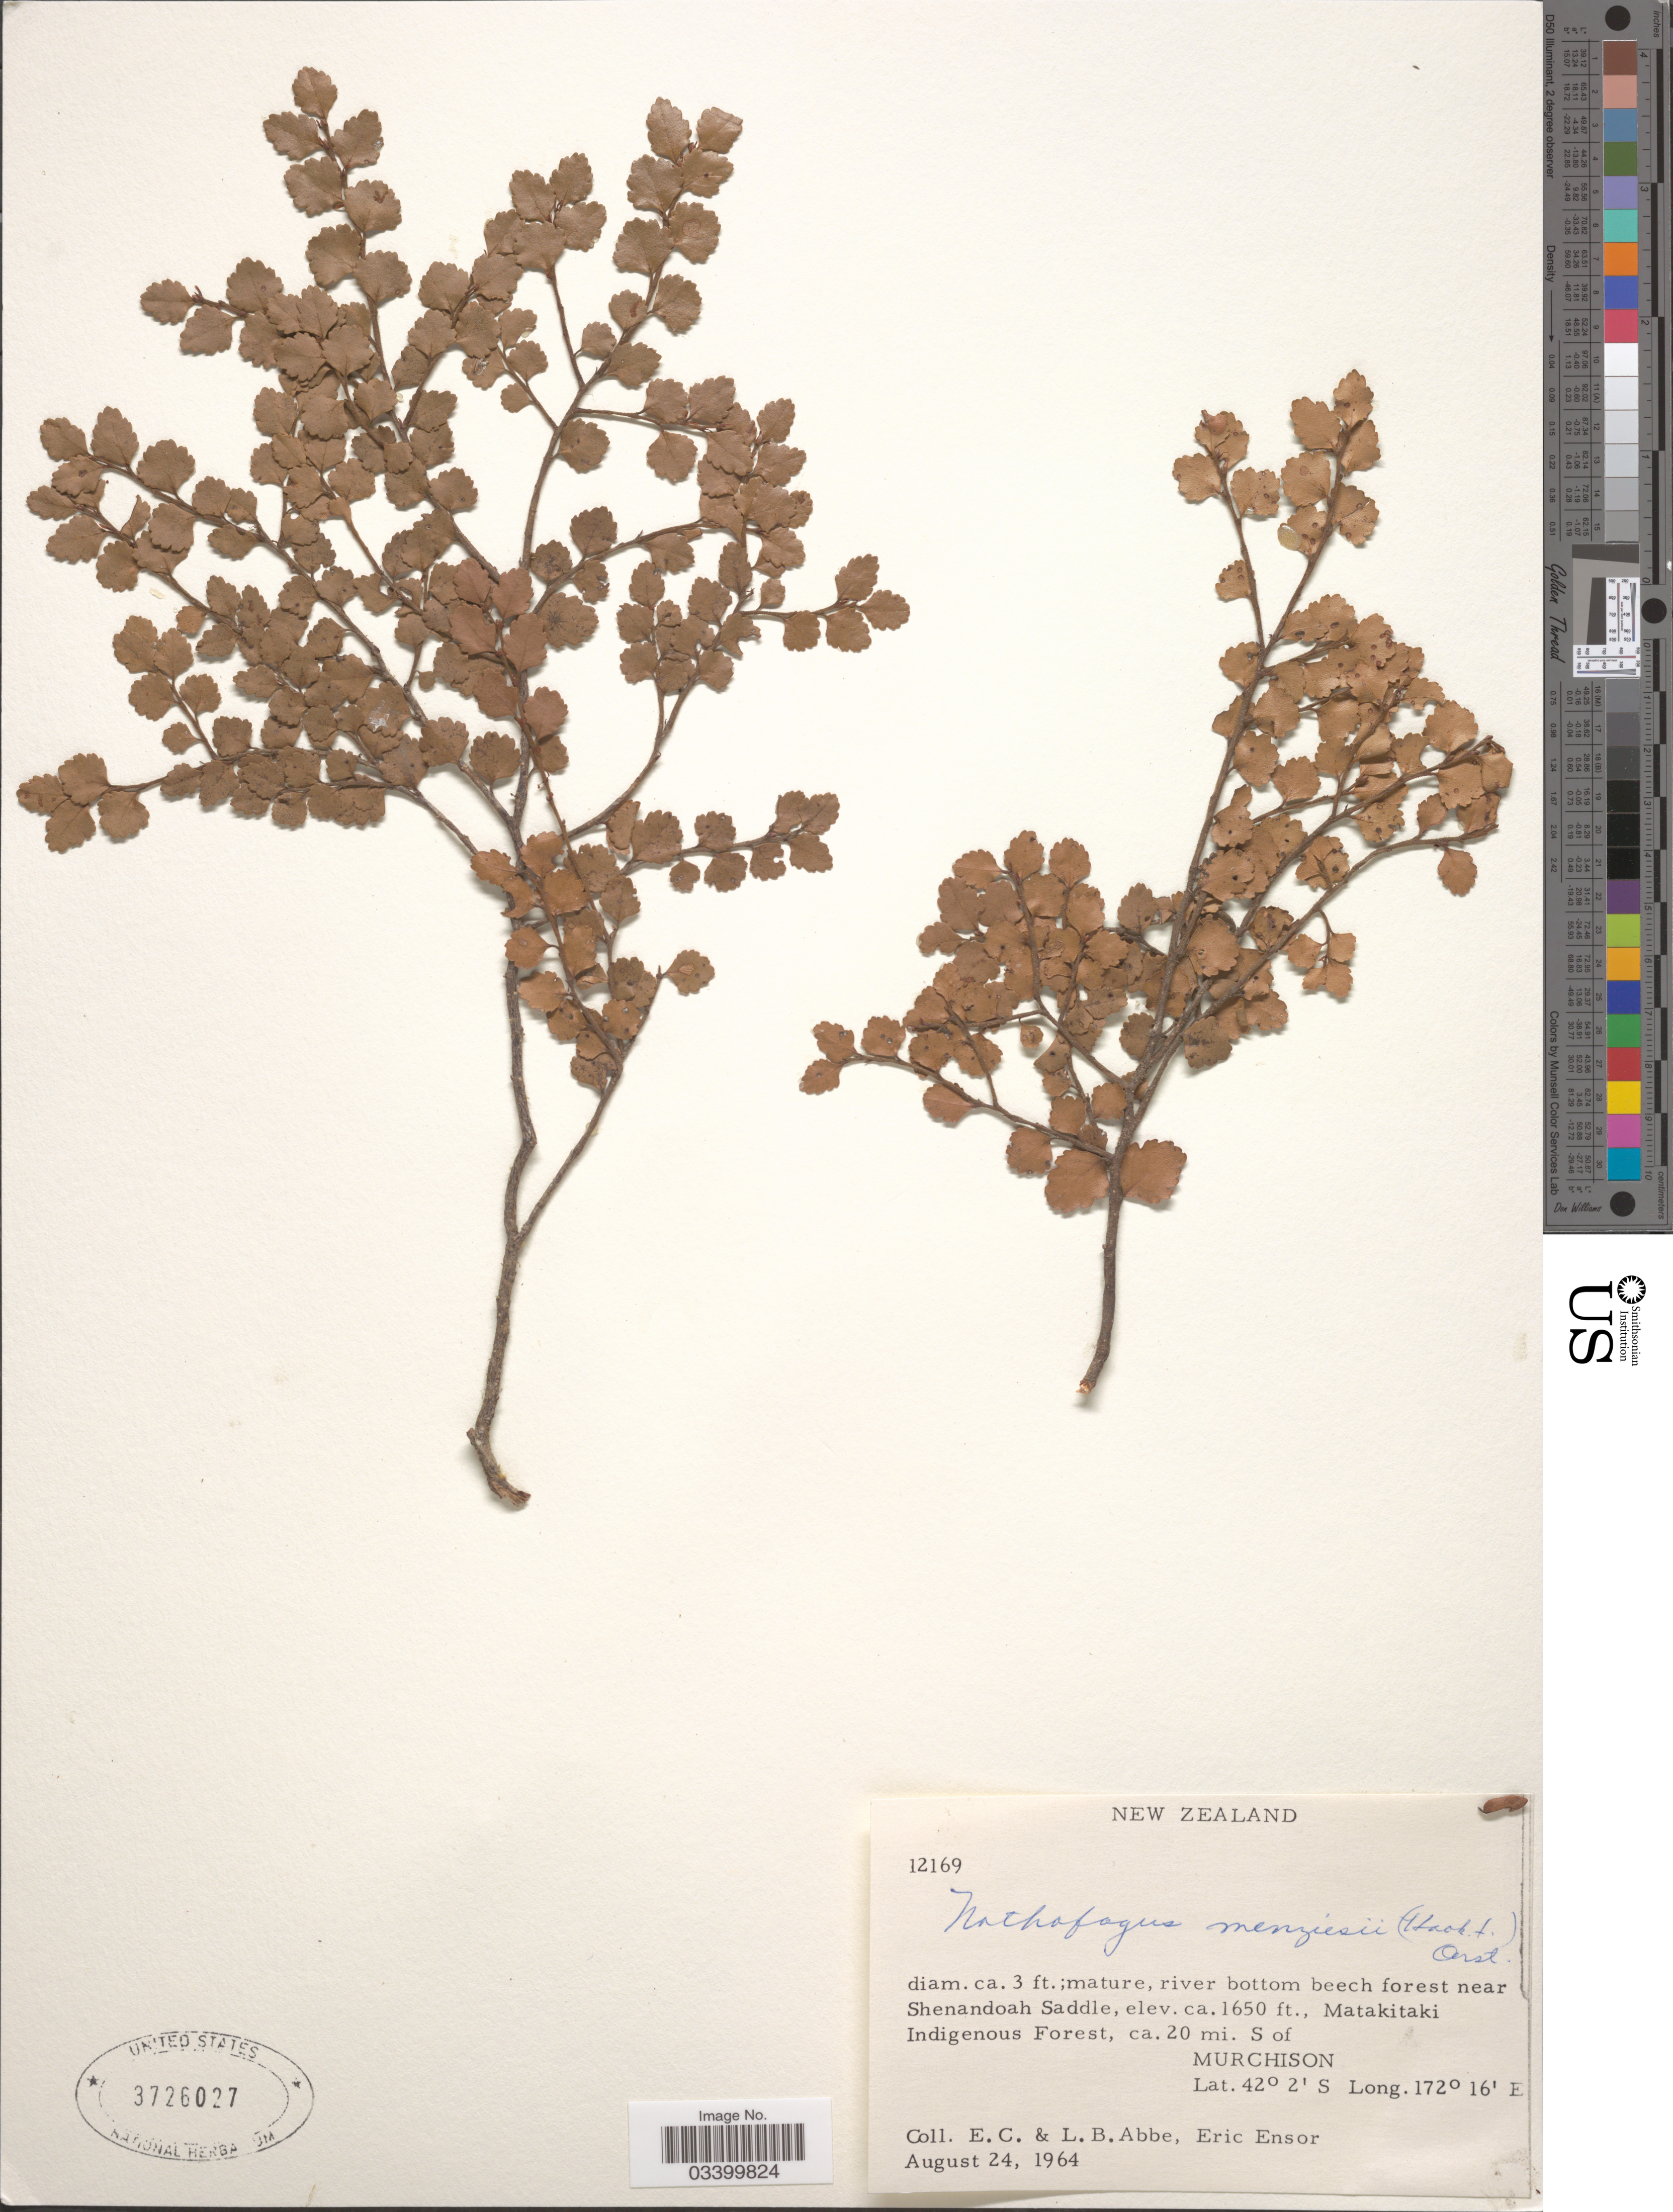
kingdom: Plantae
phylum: Tracheophyta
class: Magnoliopsida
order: Fagales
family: Nothofagaceae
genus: Nothofagus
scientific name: Nothofagus menziesii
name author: (Hook. f.) Oerst.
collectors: E. C. Abbe, L. B. Abbe & E. Ensor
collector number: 12169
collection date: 1964-08-24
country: New Zealand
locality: River bottom beech forest near Shenandoah Saddle, Matakitaki Indigenous Forest, ca. 20 mi. S of Murchison.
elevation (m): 503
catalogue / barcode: US 3726027